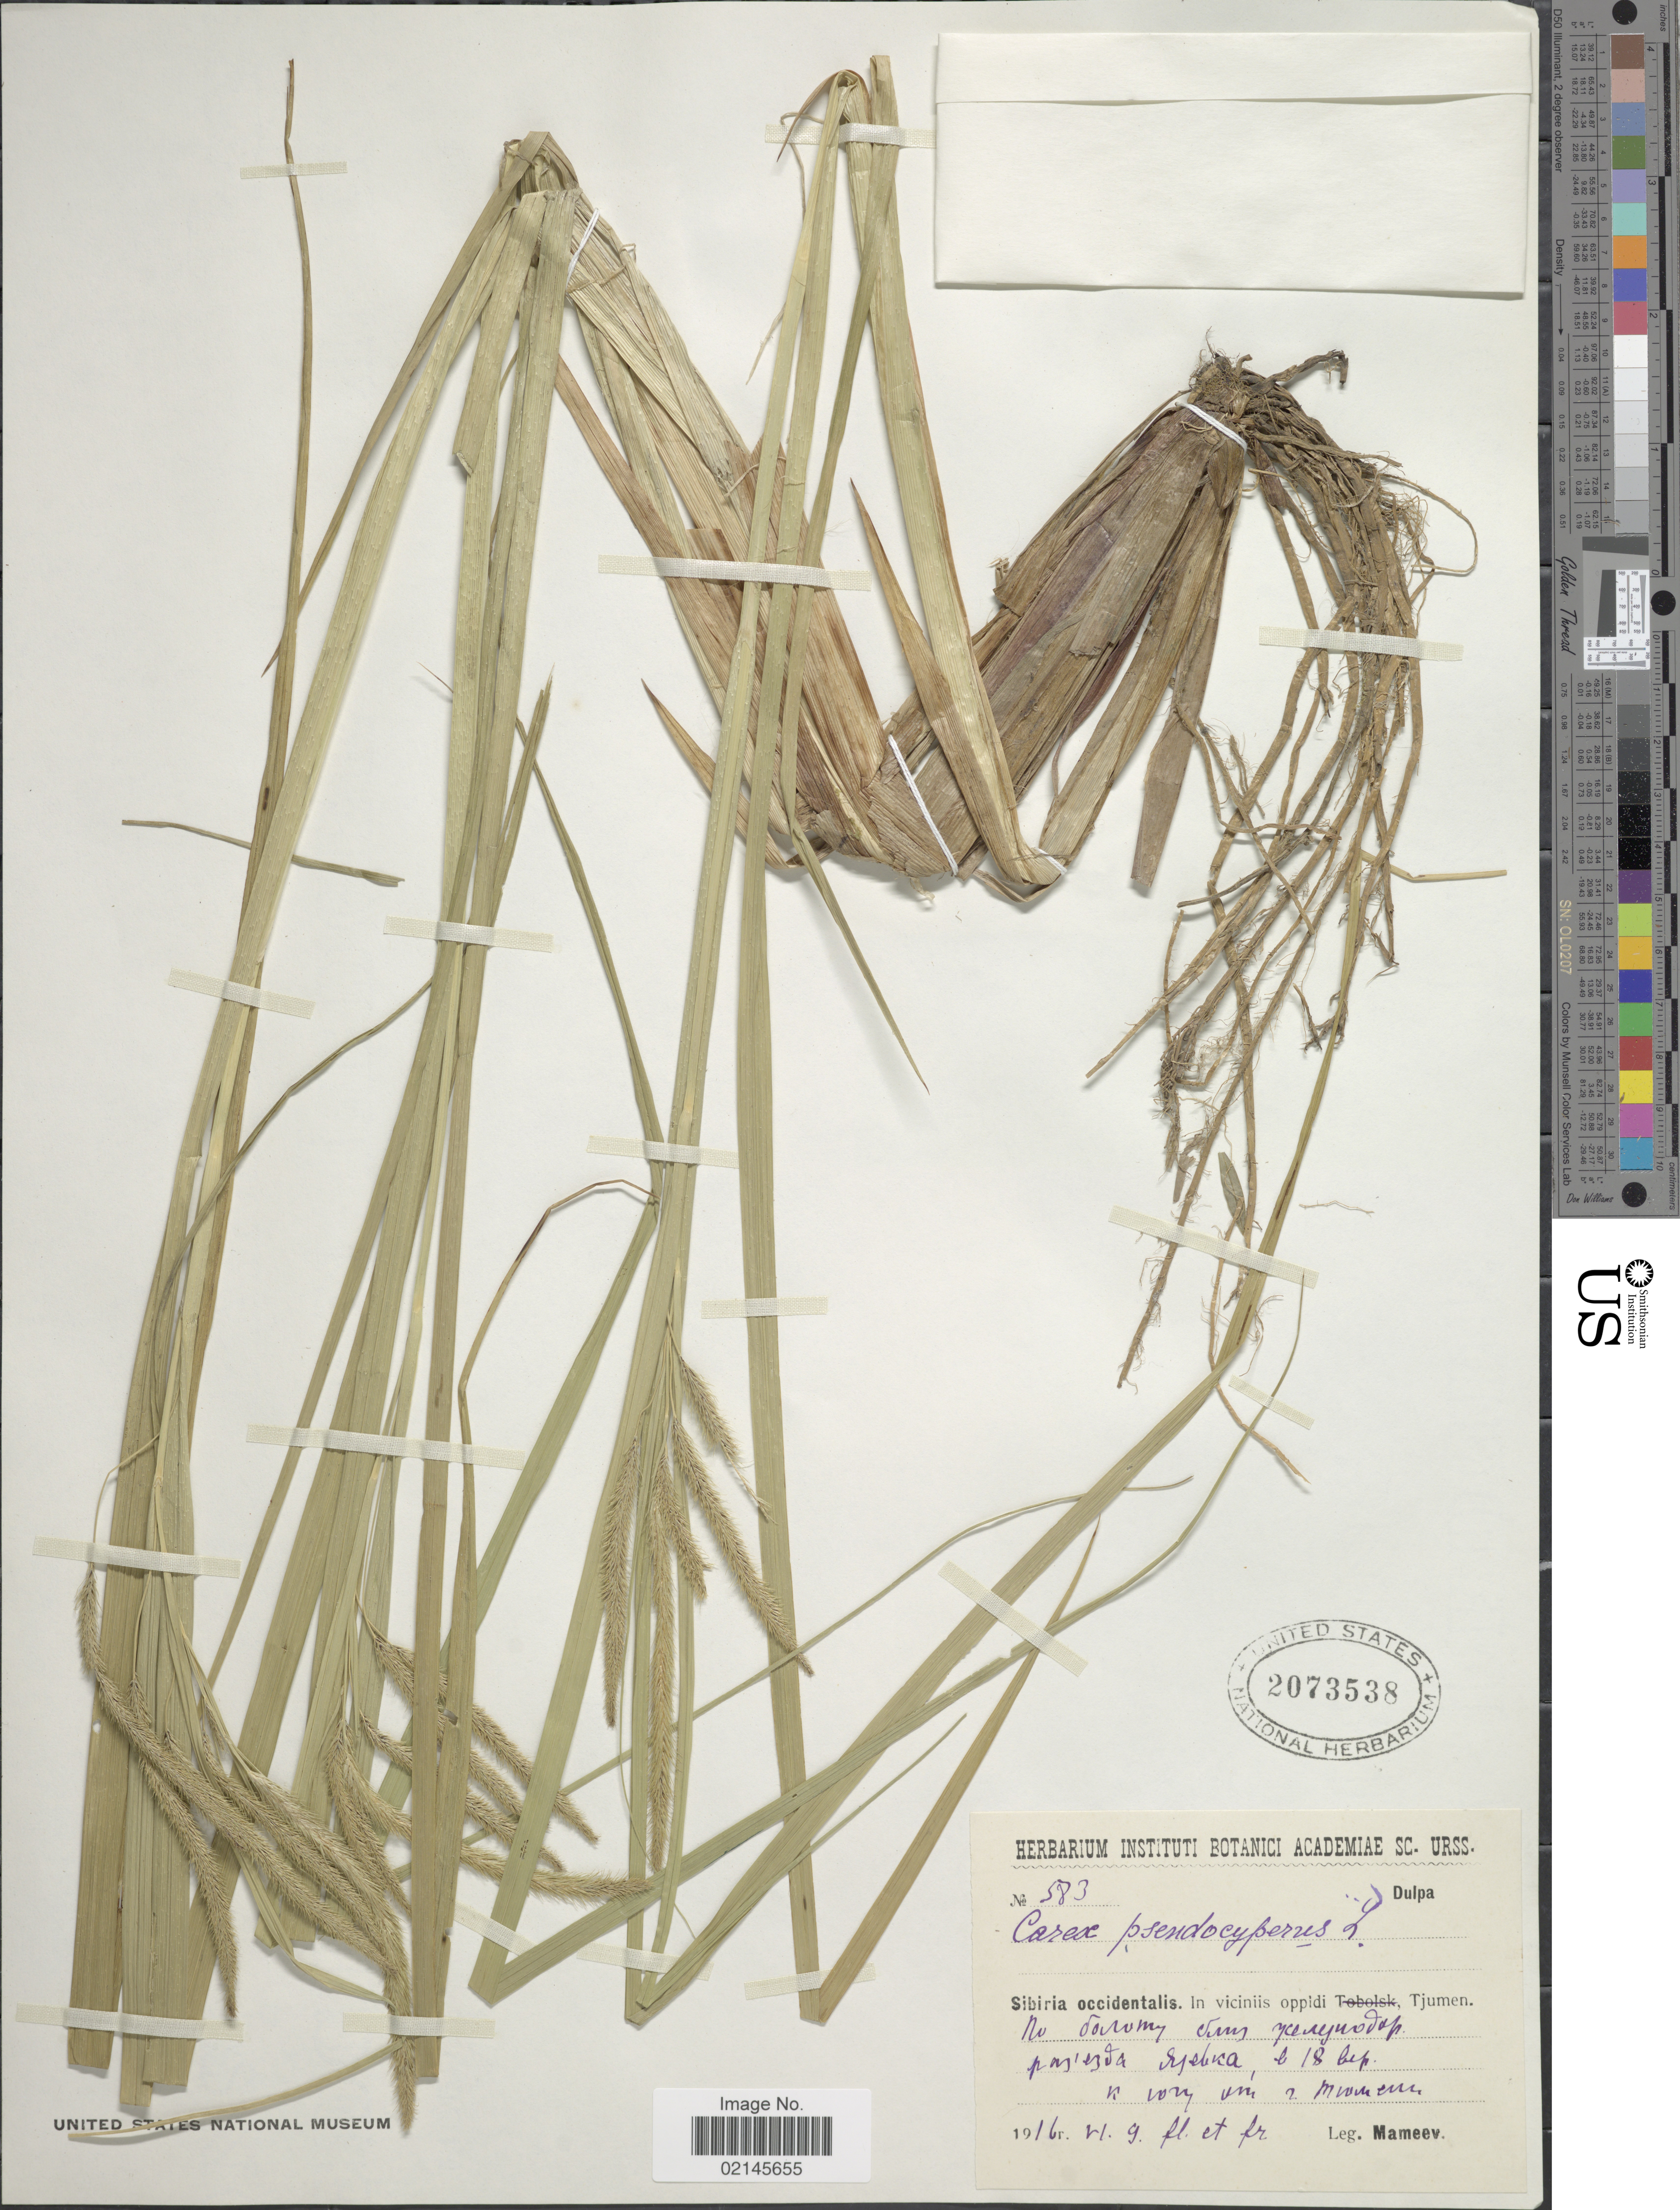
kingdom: Plantae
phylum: Tracheophyta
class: Liliopsida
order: Poales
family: Cyperaceae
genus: Carex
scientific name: Carex pseudocyperus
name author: L.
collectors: Mameev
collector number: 583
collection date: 1916-06-09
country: Russian Federation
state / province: Tyumen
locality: Sibiria occidentalis, viciniis oppidi Tjumen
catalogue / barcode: US 2073538